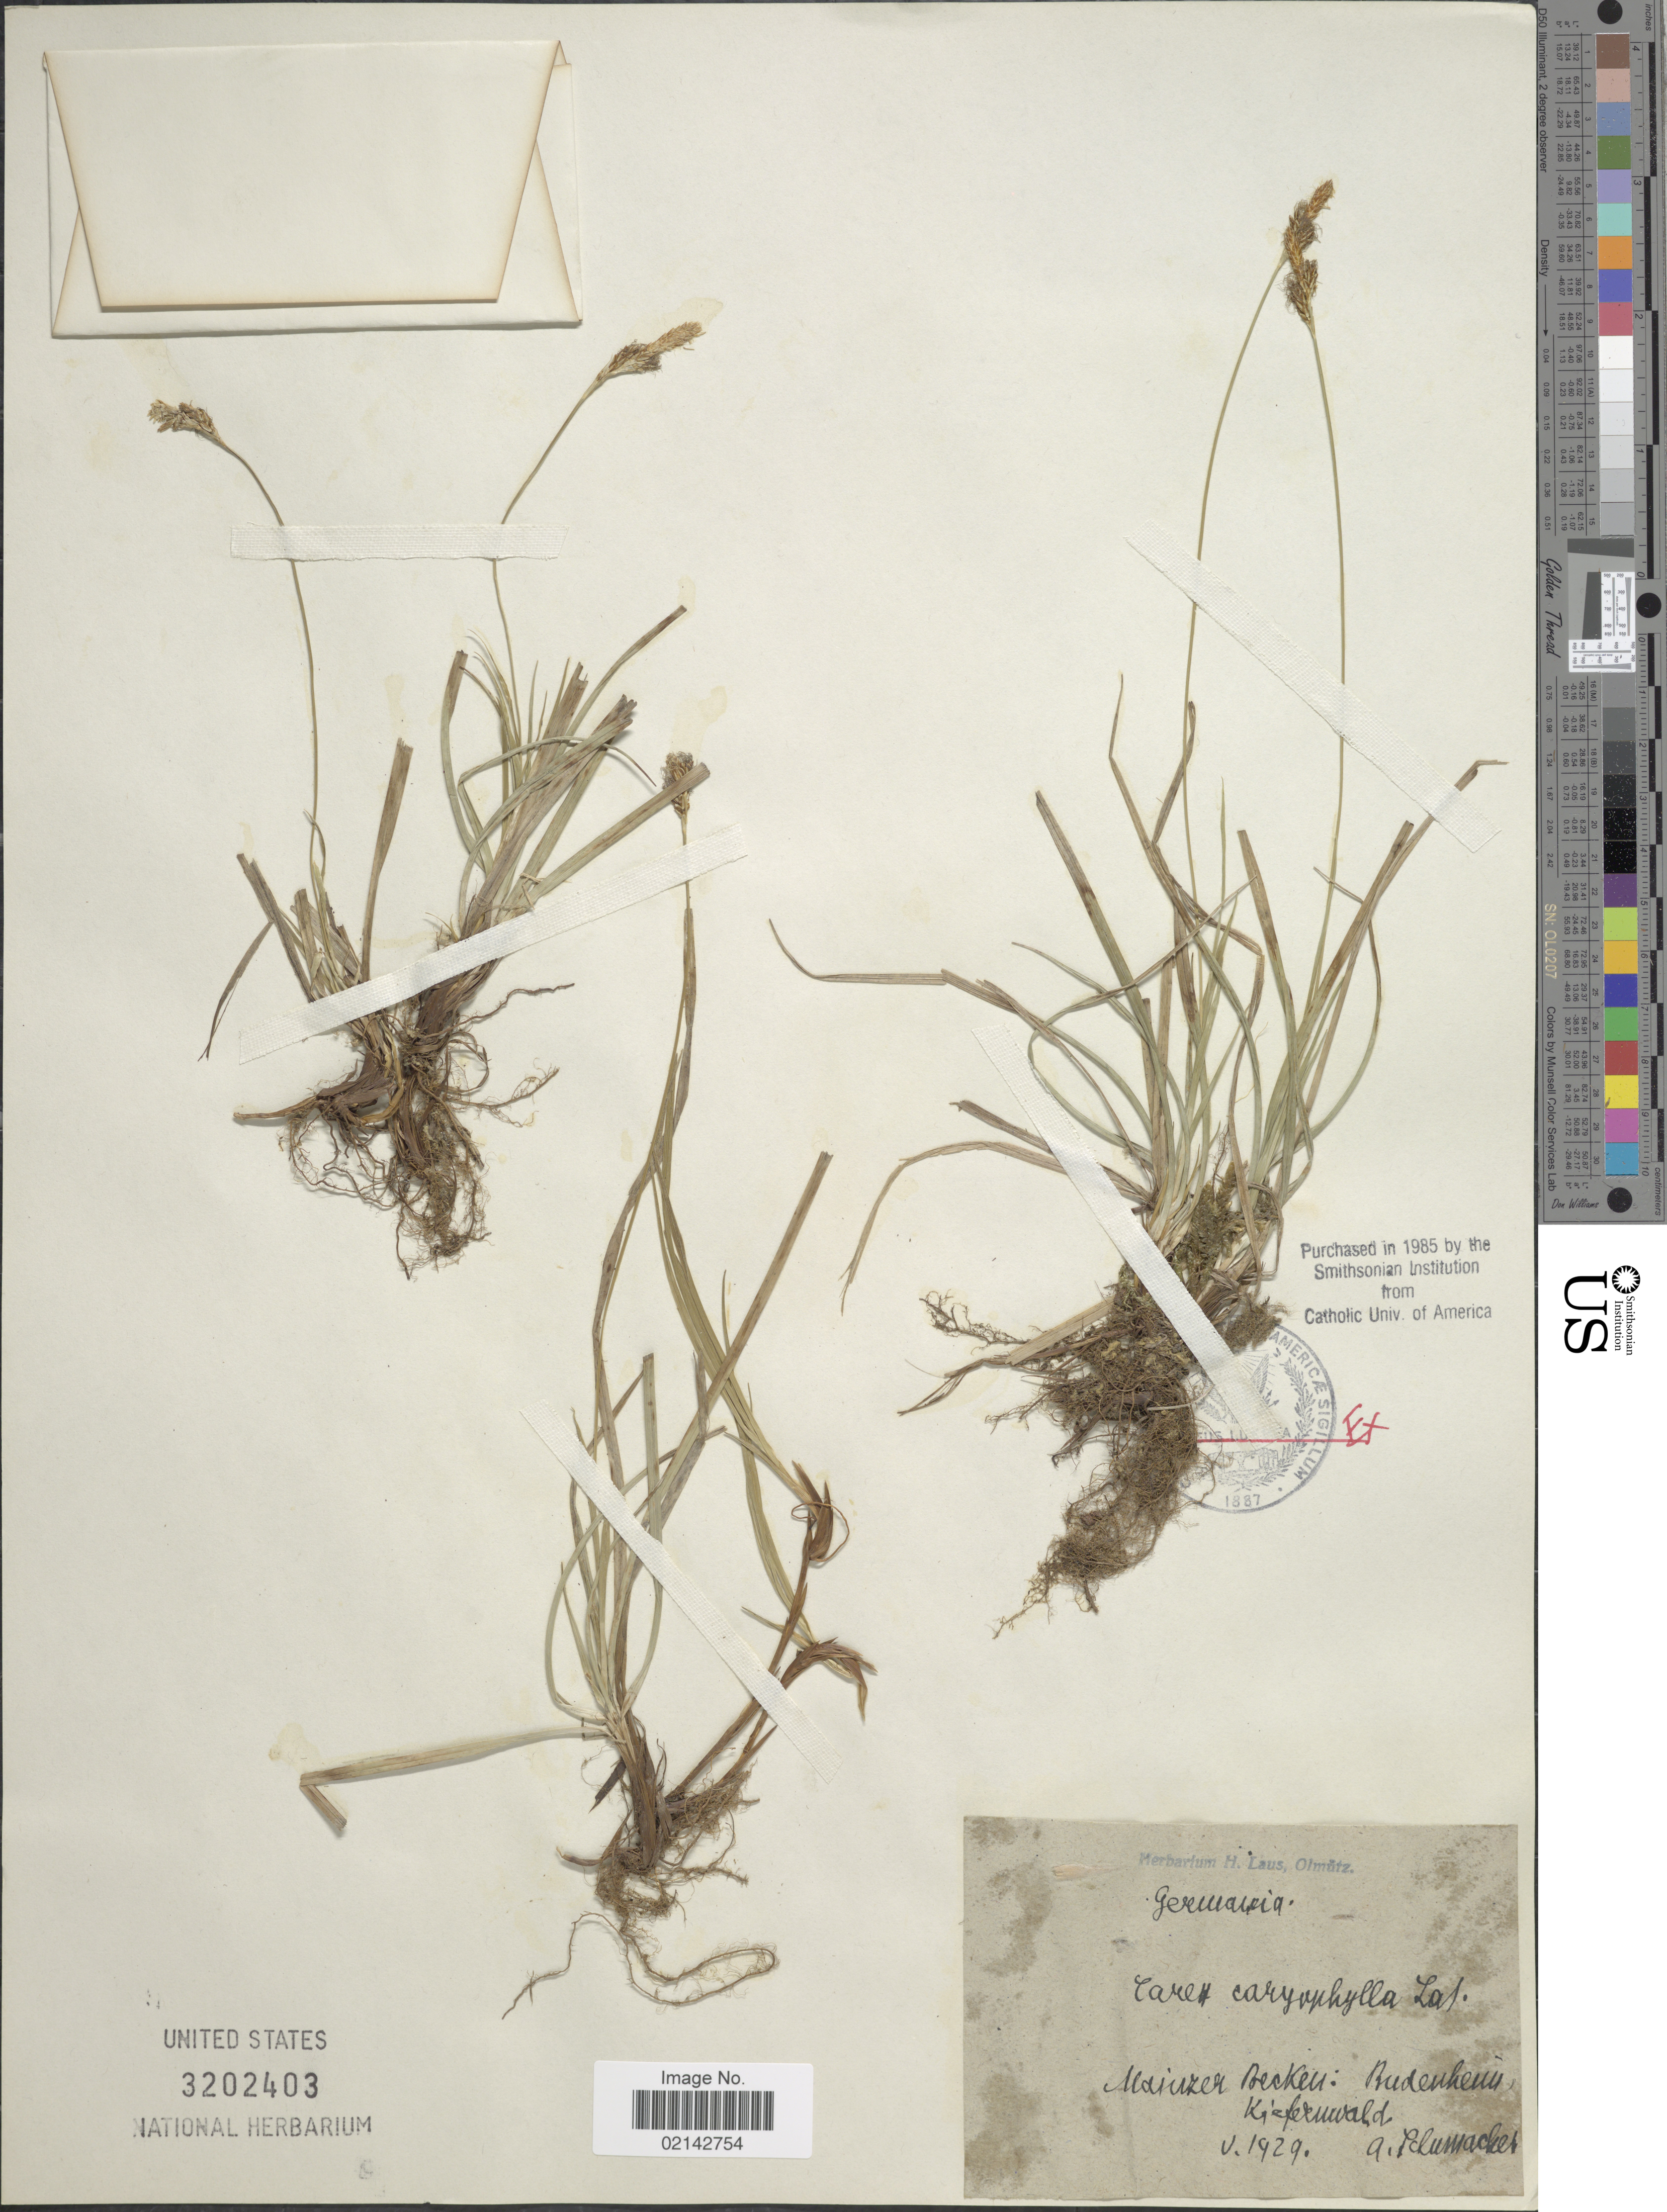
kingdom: Plantae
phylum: Tracheophyta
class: Liliopsida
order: Poales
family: Cyperaceae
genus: Carex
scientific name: Carex caryophyllea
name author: Latourr.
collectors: A. Schumacher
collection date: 1929-05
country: Germany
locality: Germania, Maiuzer Recken: Rudenheim Kickenwald. [interpreted]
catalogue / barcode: US 3202403